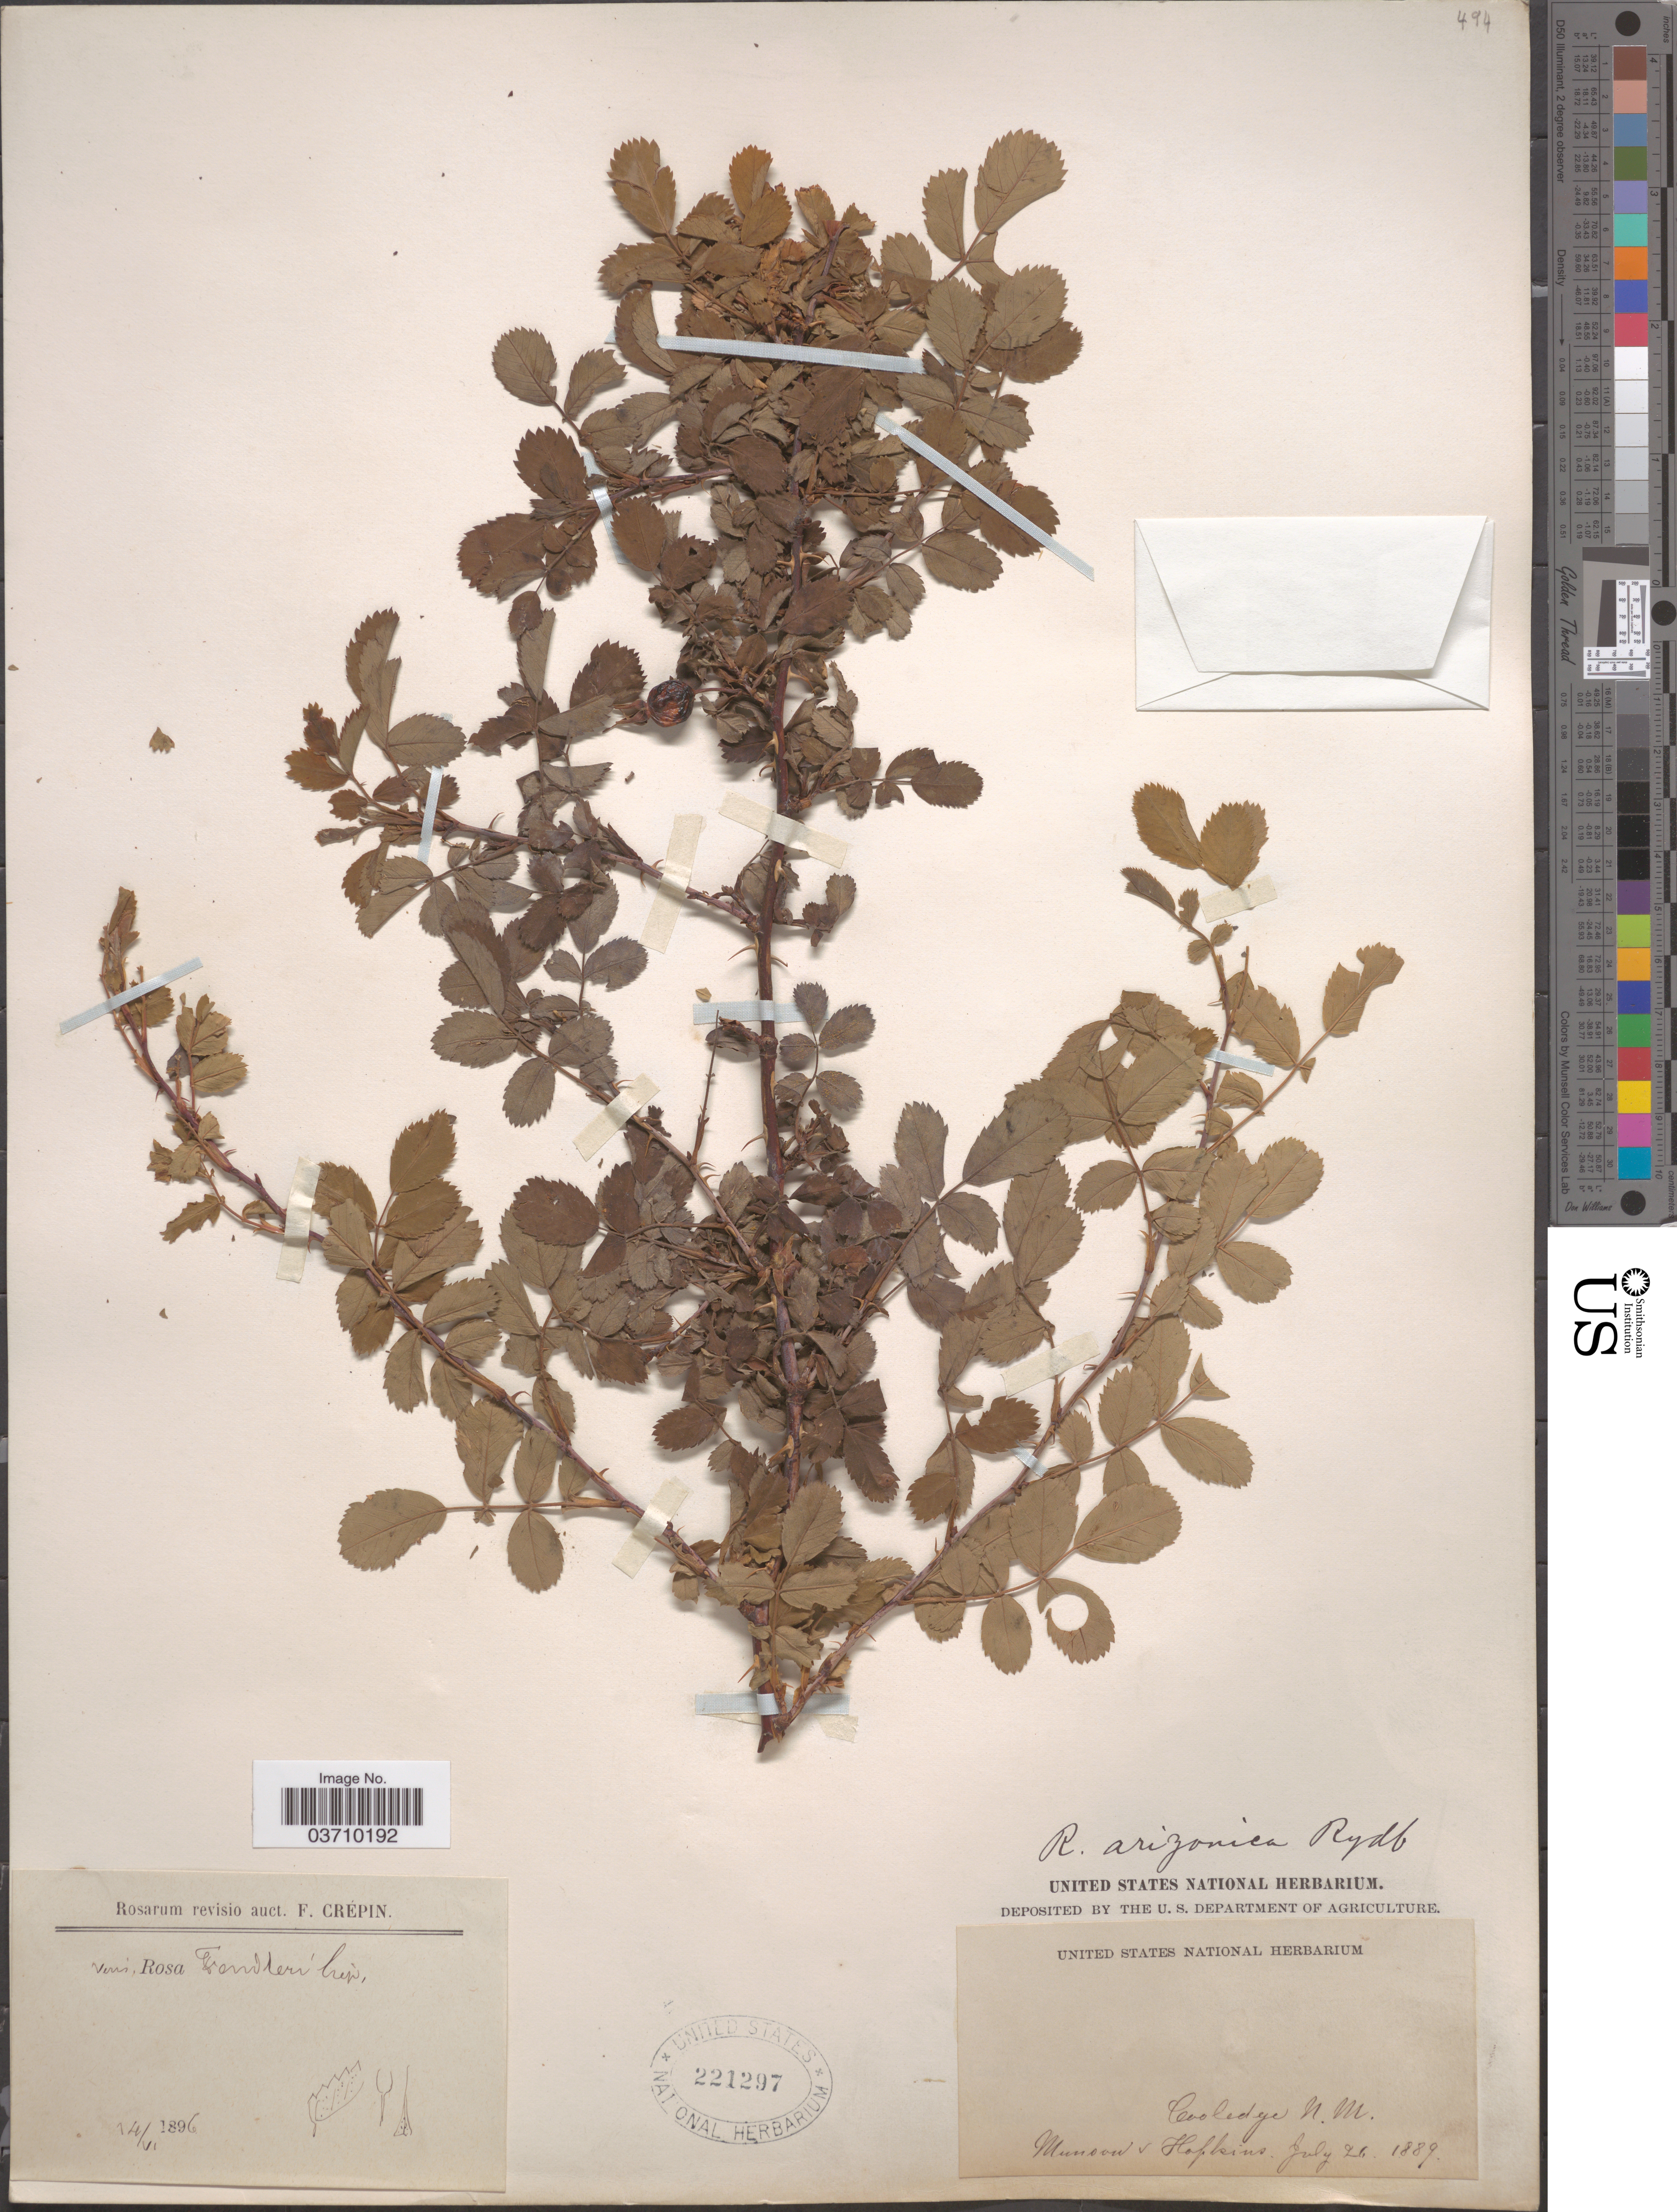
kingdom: Plantae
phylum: Tracheophyta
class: Magnoliopsida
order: Rosales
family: Rosaceae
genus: Rosa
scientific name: Rosa arizonica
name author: Rydb.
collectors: M. Hopkins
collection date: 1889-07-26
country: United States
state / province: New Mexico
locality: Cooledge.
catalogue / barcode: US 221297